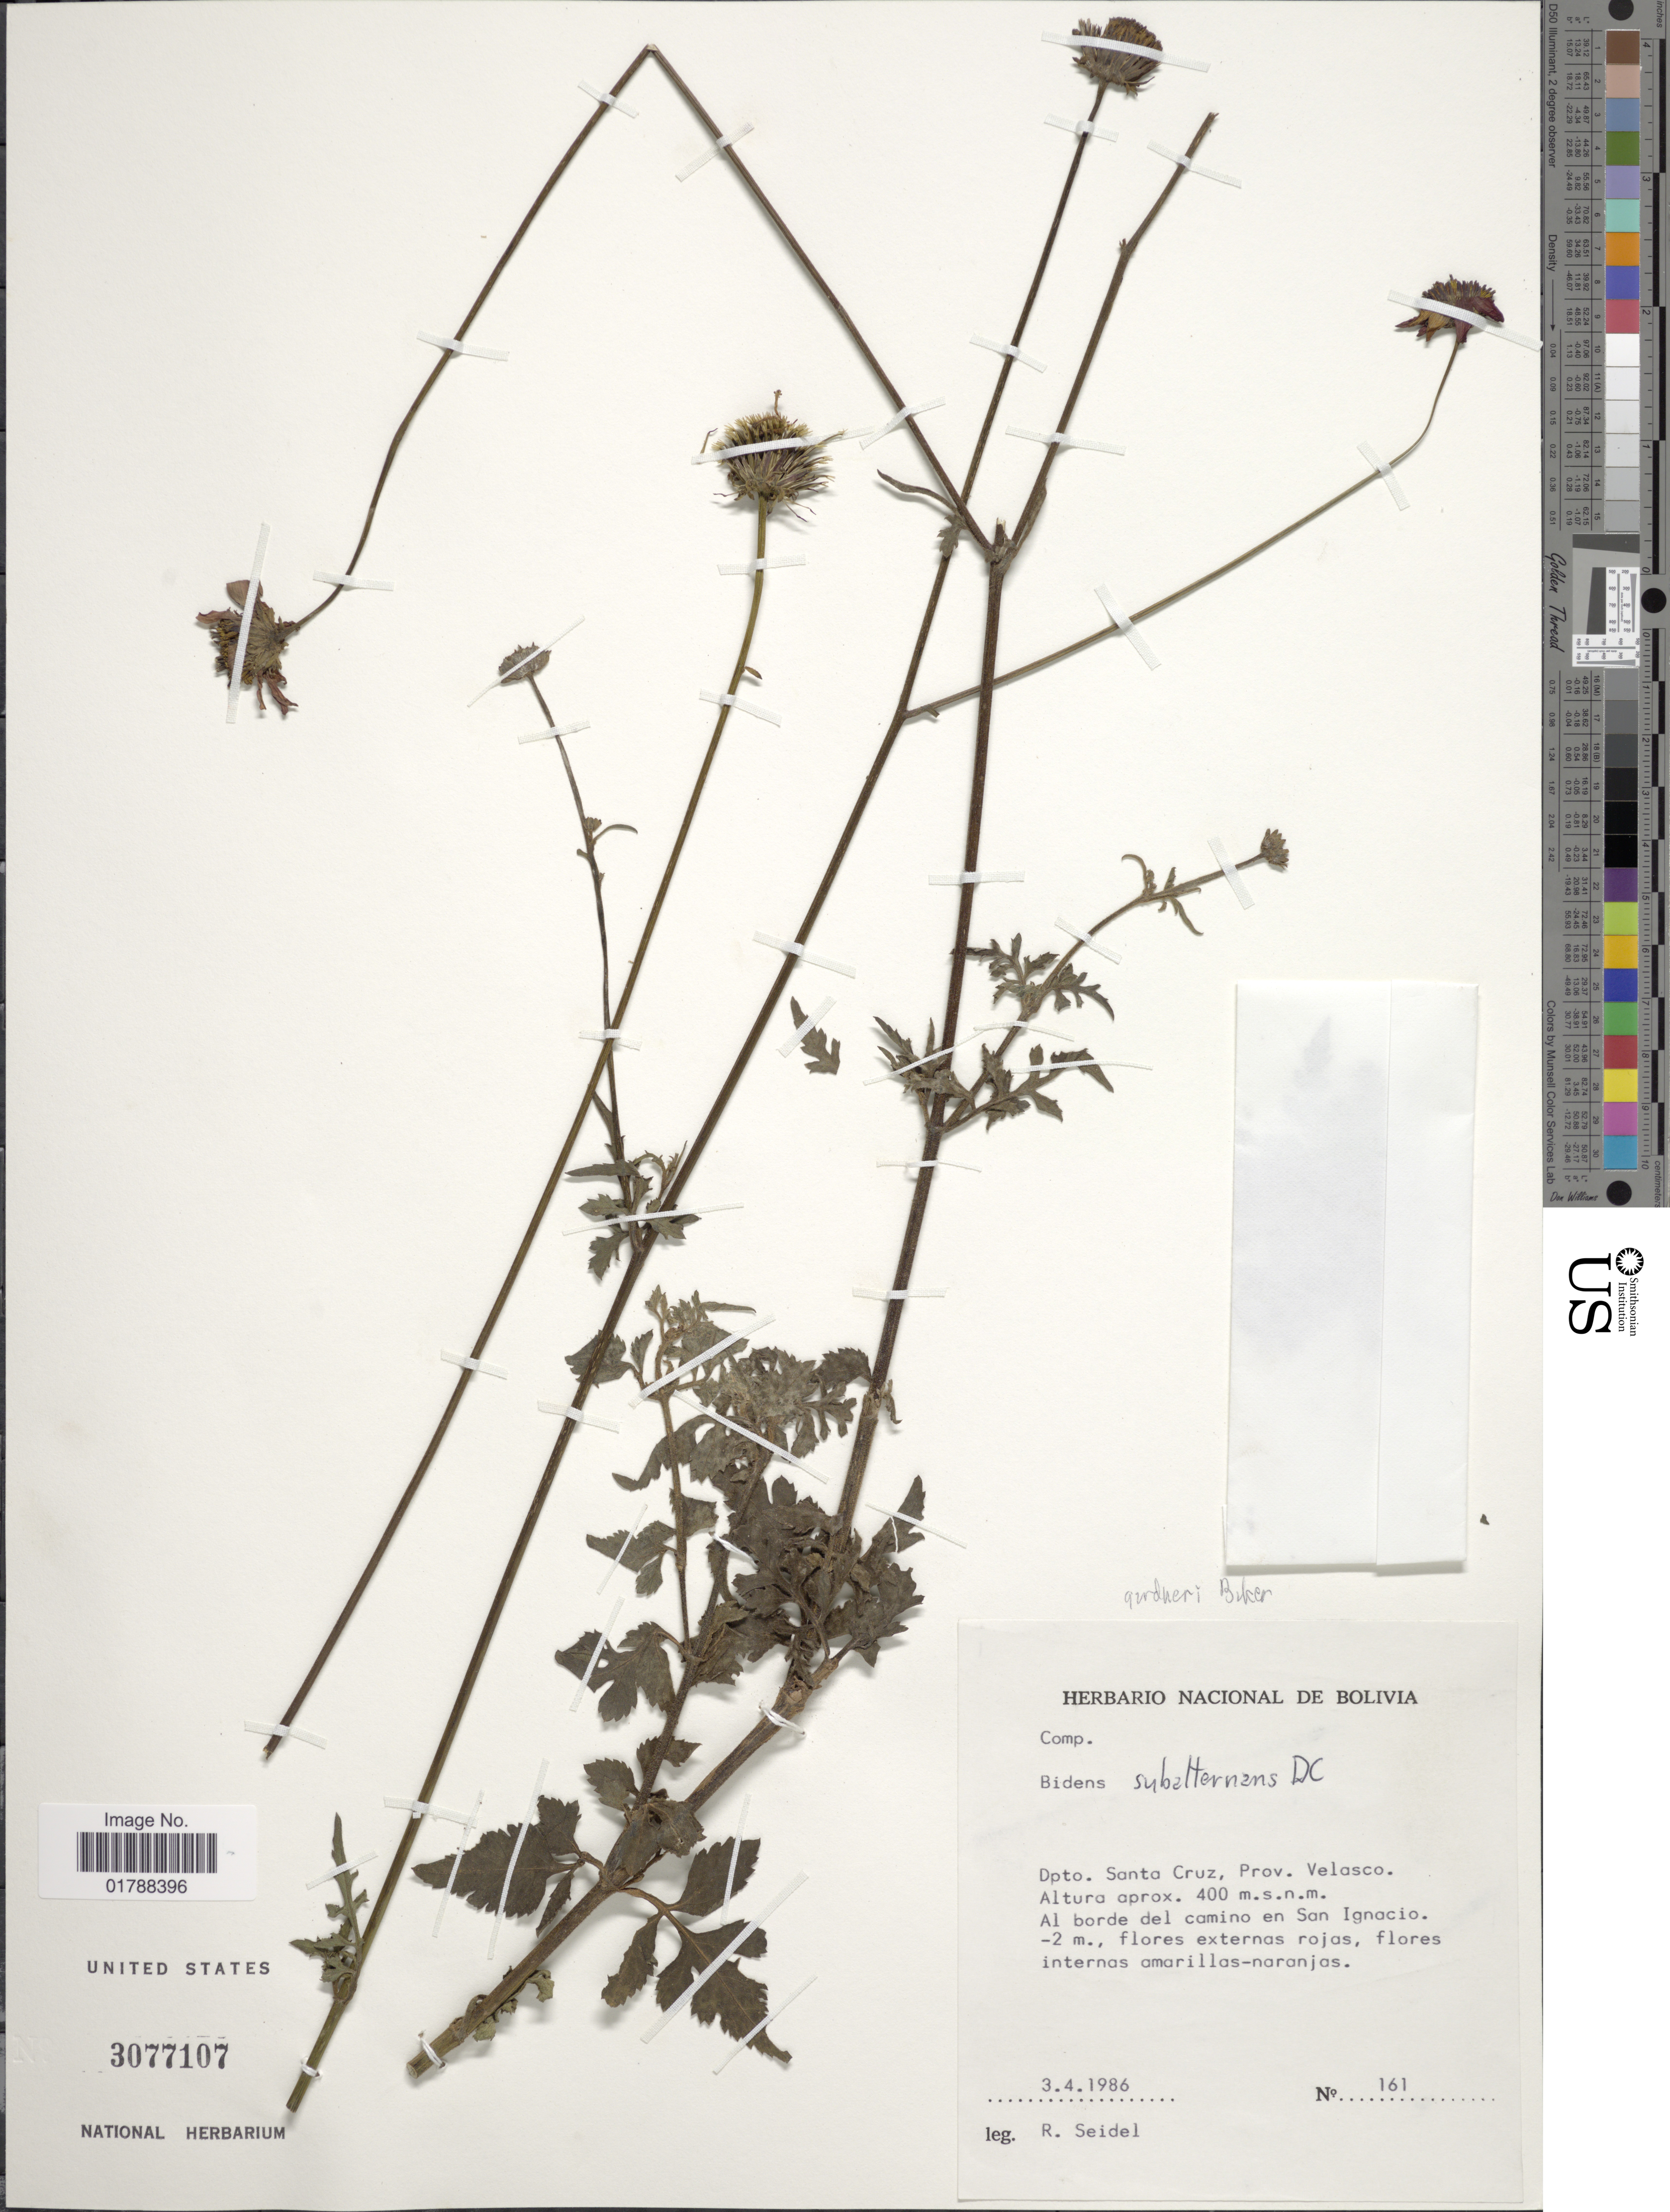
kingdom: Plantae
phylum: Tracheophyta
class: Magnoliopsida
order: Asterales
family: Asteraceae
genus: Bidens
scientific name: Bidens gardneri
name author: Baker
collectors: R. Seidel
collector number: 161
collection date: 1986-04-03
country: Bolivia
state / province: Santa Cruz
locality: Prov. Velasco. Al borde del camino en San Ignacio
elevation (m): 400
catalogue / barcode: US 3077107